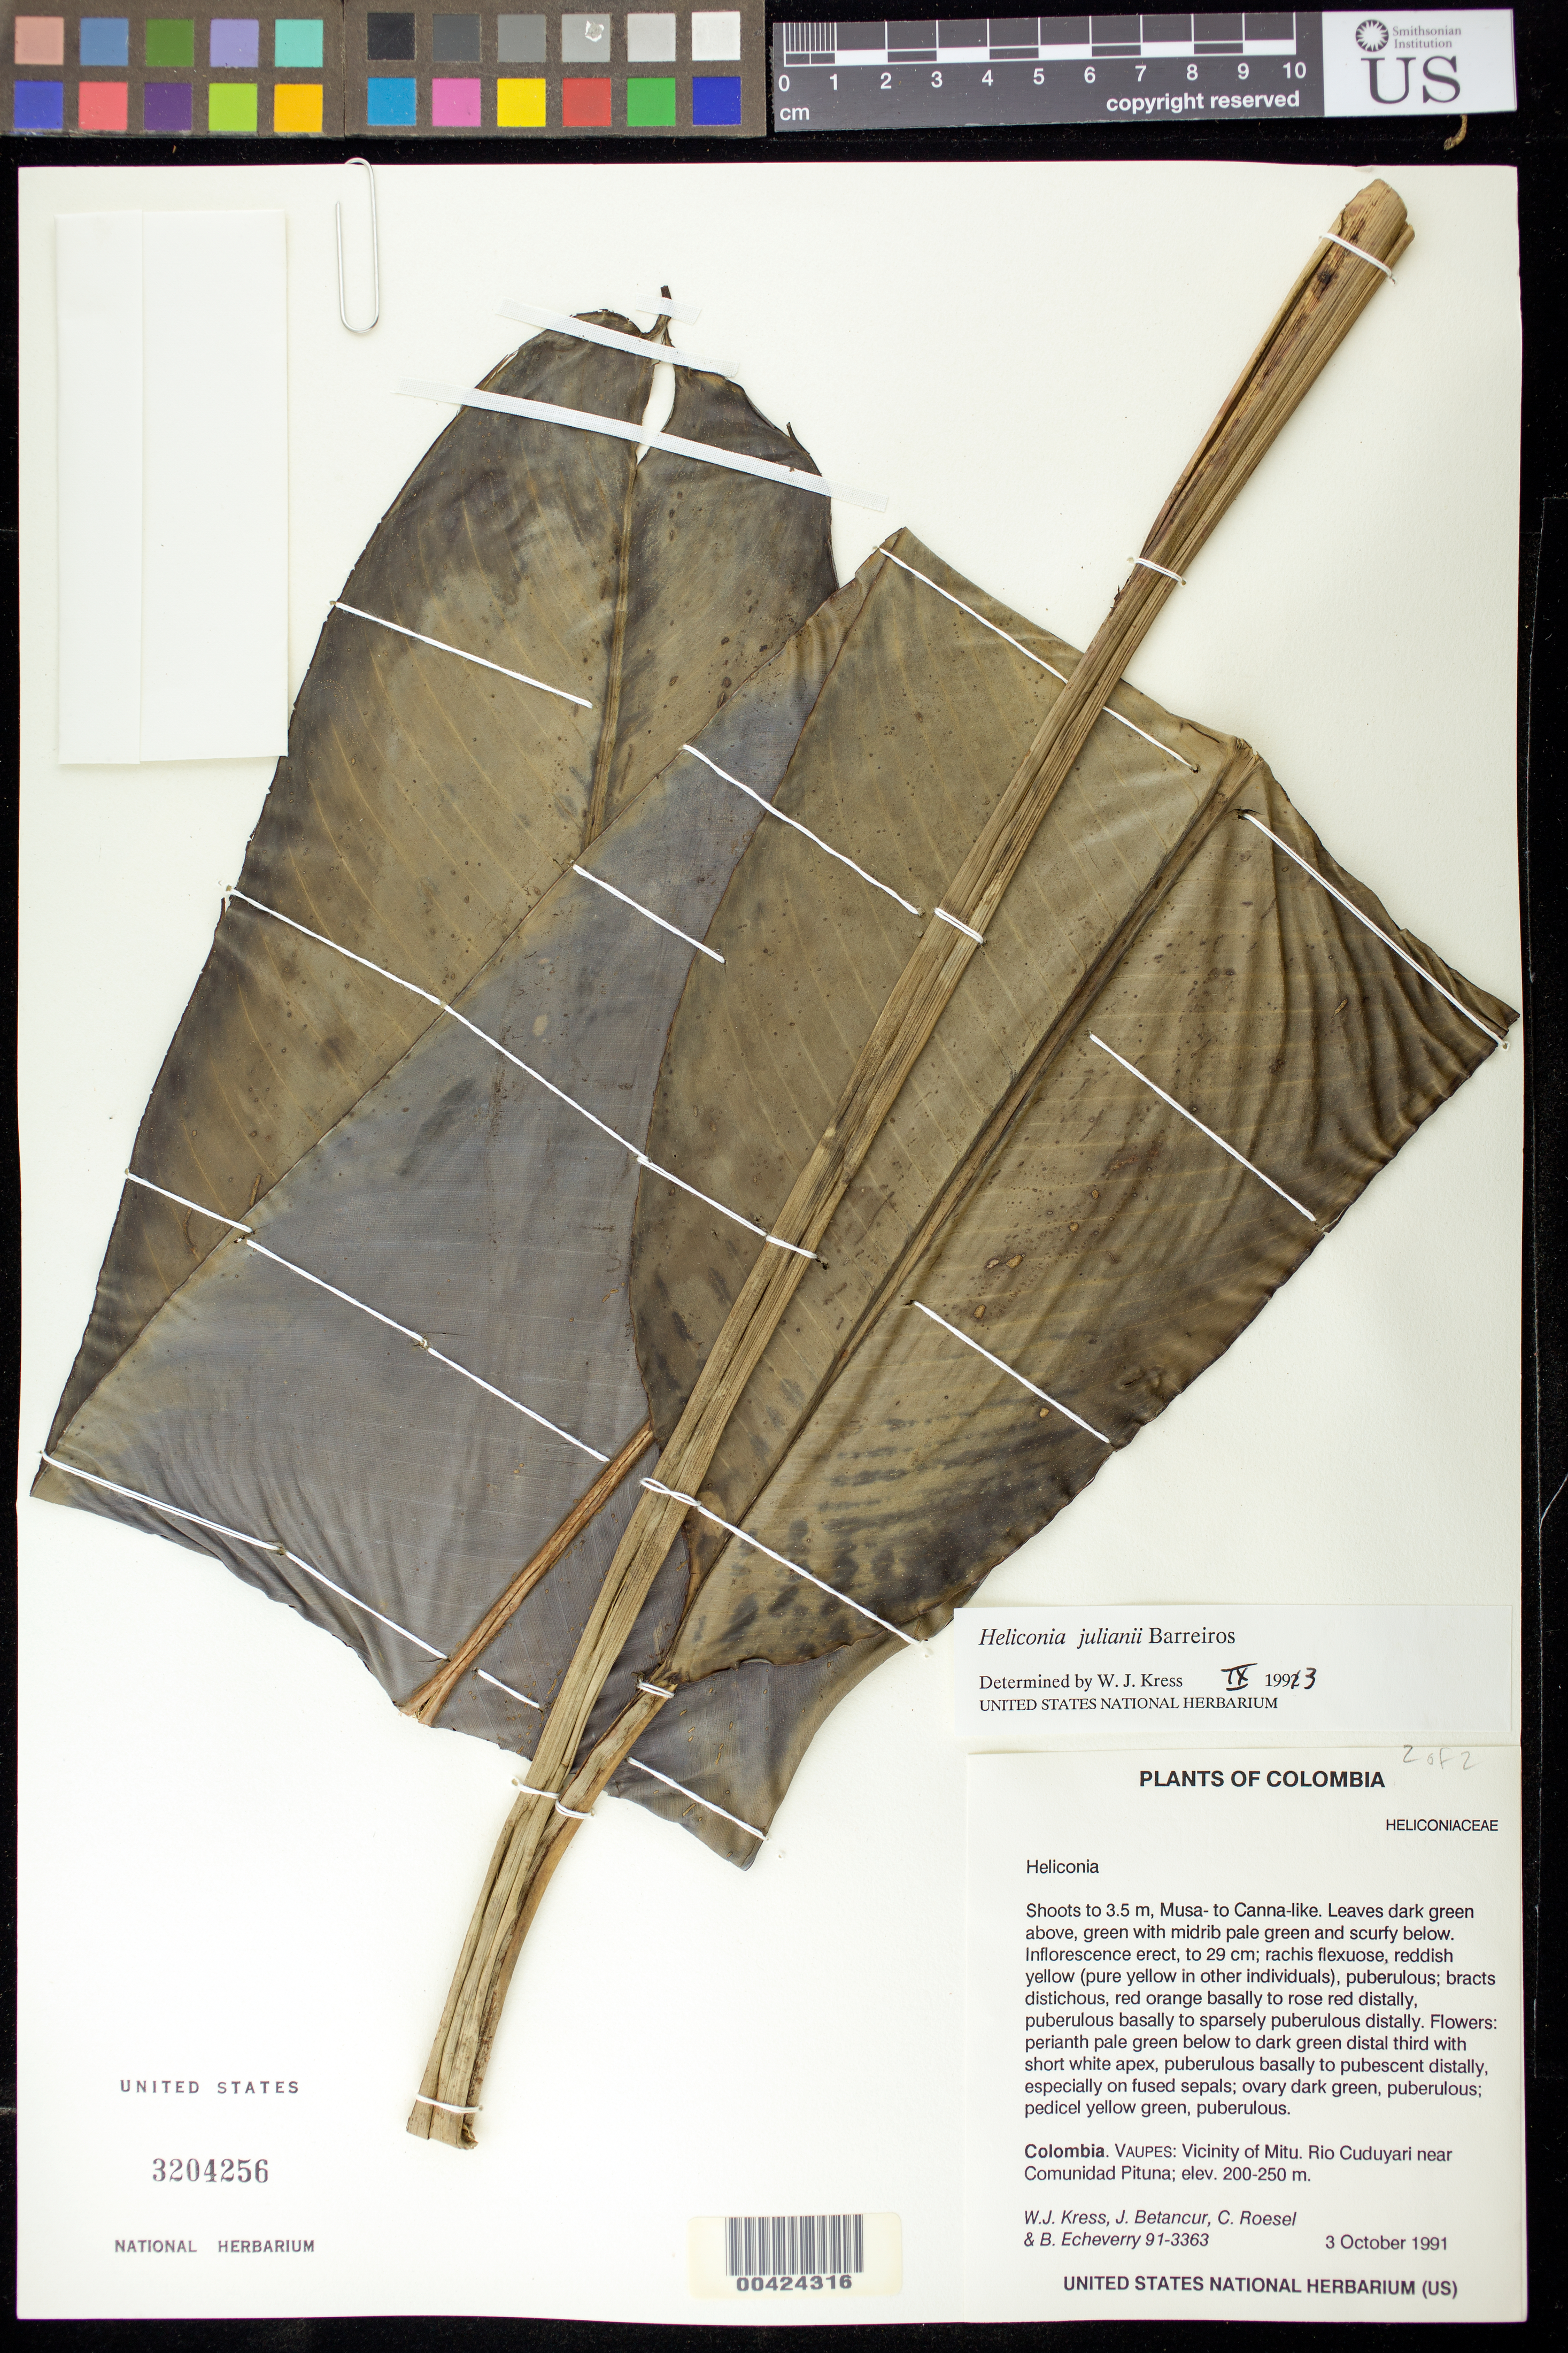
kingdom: Plantae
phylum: Tracheophyta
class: Liliopsida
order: Zingiberales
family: Heliconiaceae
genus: Heliconia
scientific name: Heliconia julianii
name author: Barreiros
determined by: Kress, W. J., (US), Smithsonian Institution - National Museum of Natural History (UNITED STATES)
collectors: W. J. Kress, J. C. Betancur, C. S. Roesel & B. Echeverry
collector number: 91-3363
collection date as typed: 03 Oct 1991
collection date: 1991-10-03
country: Colombia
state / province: Vaupés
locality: Comunidad pituna, Rio cuduyari near; vicinity of Mitu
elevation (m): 200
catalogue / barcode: US 3204256